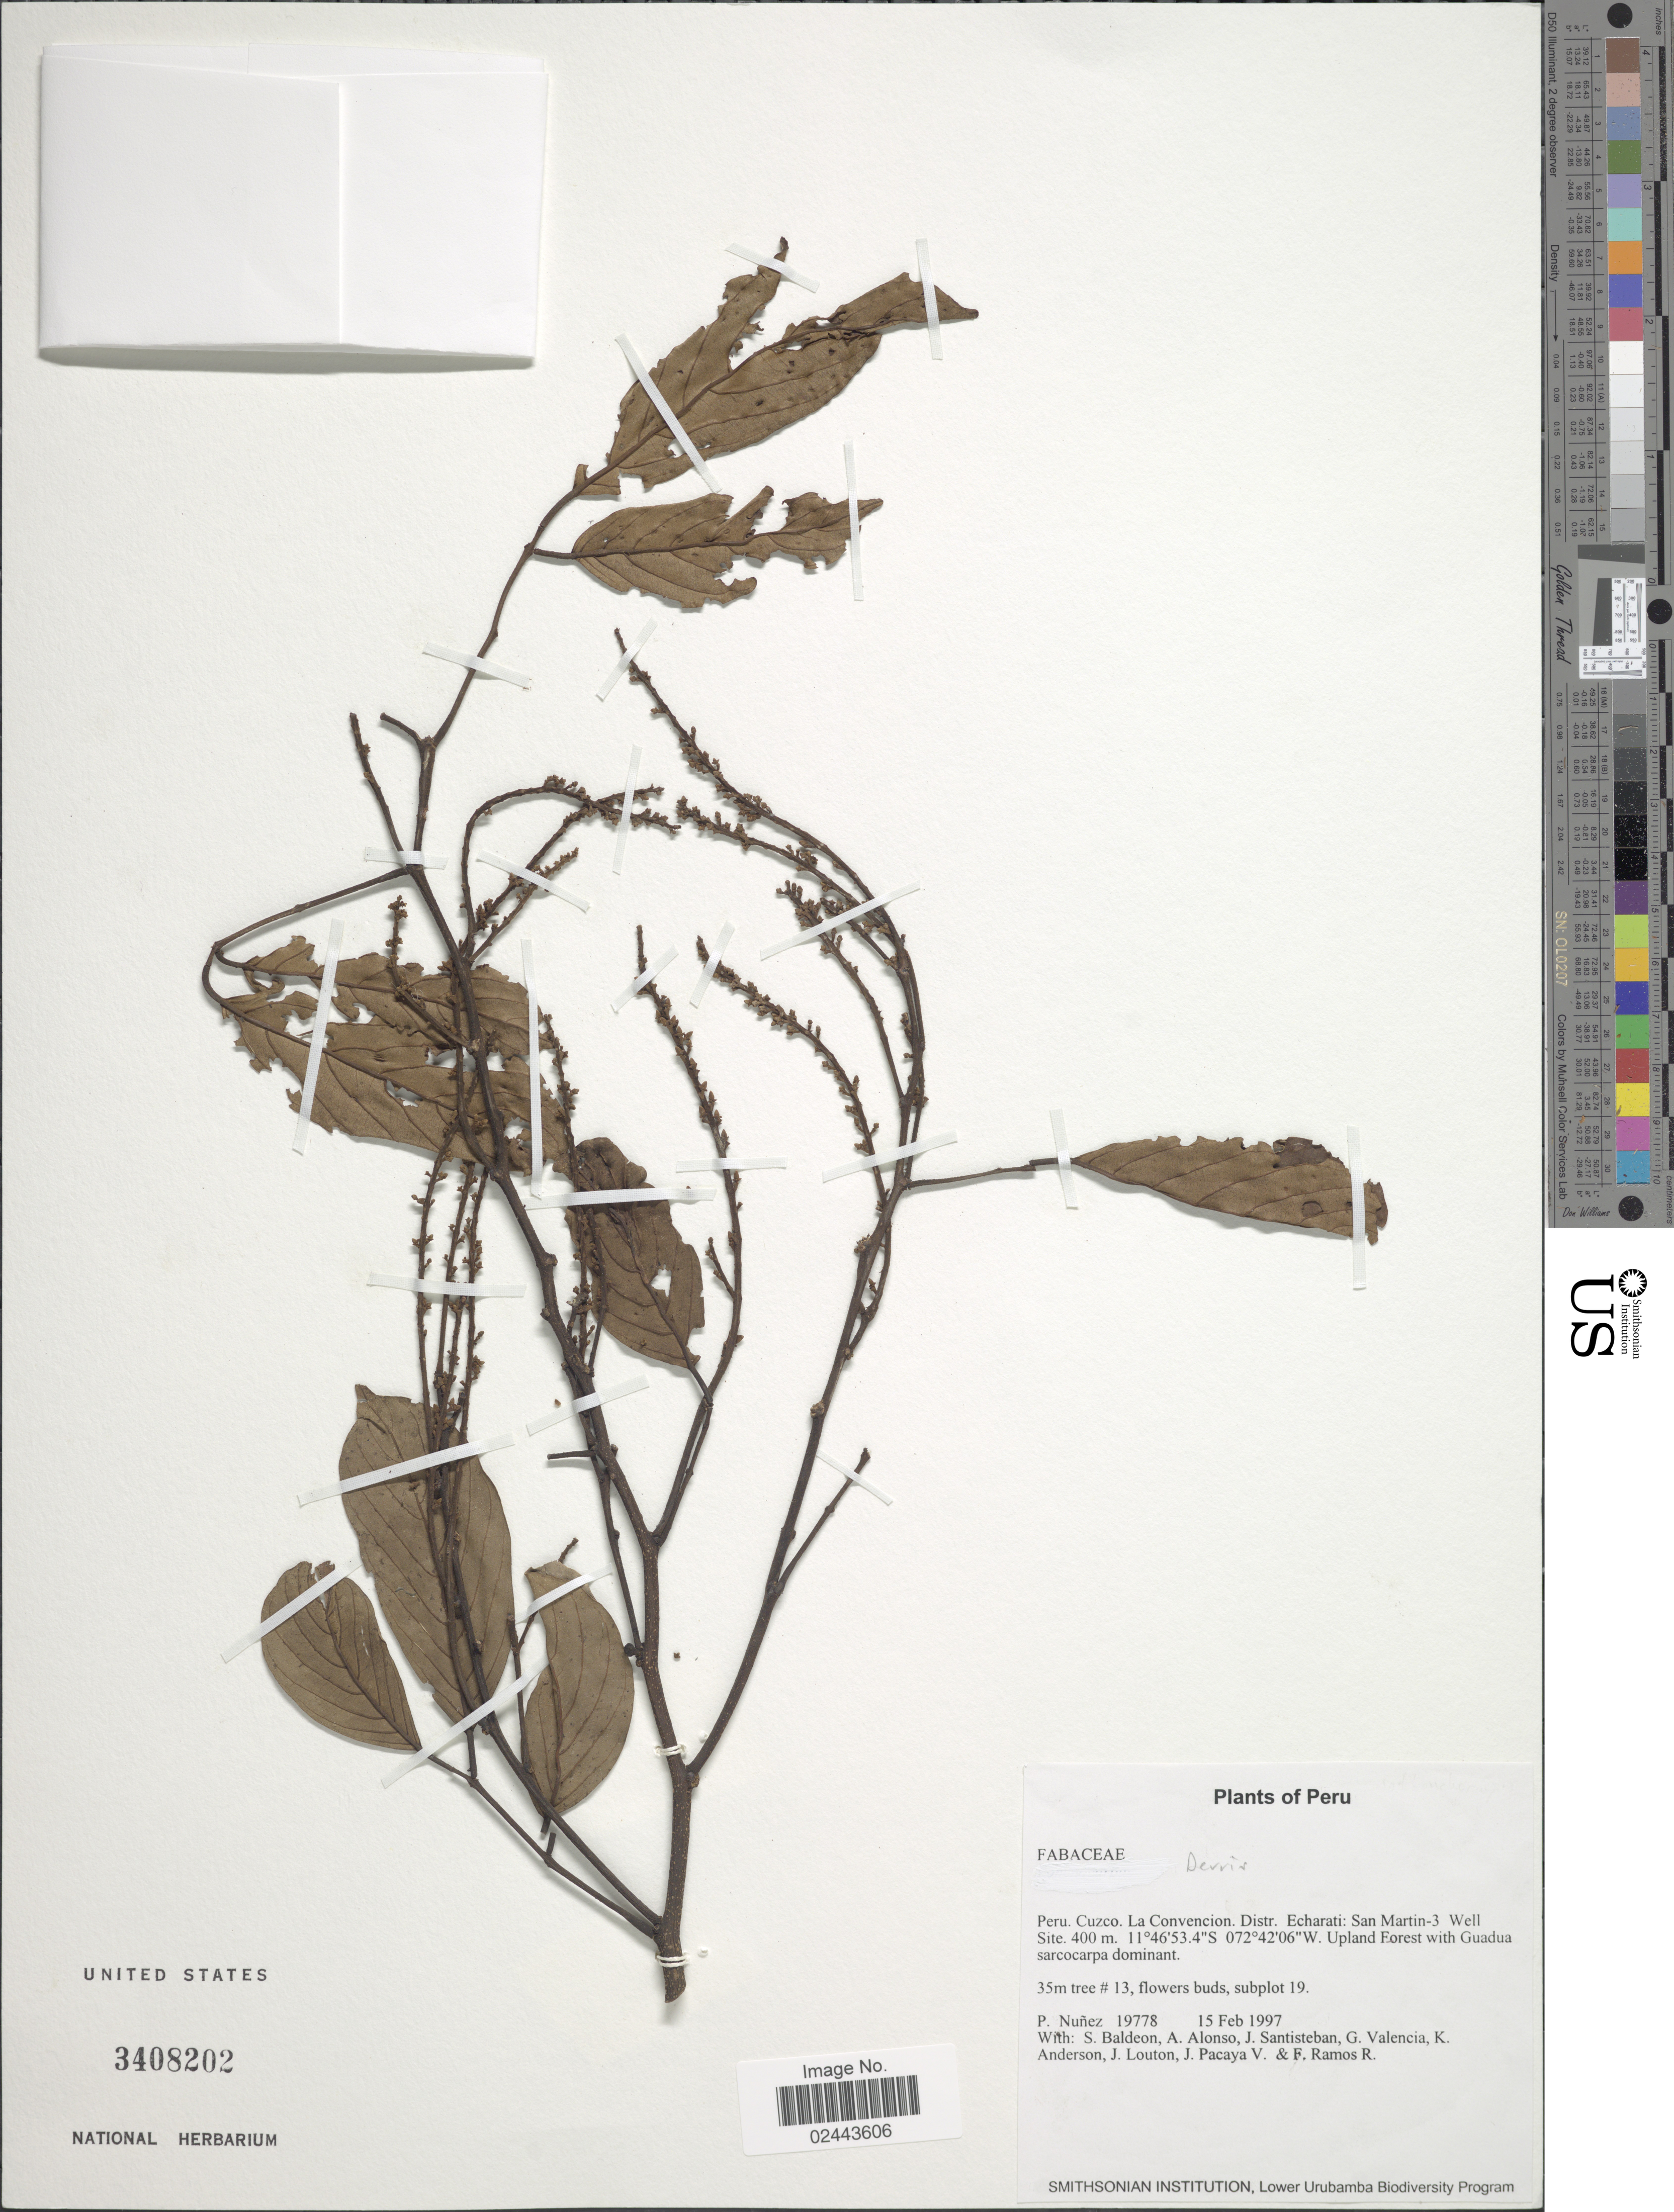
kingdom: Plantae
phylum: Tracheophyta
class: Magnoliopsida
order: Fabales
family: Fabaceae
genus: Deguelia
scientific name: Deguelia sp.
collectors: P. Nuñez V., S. Baldeon, A. Alonso, J. Santisteban & et al.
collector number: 19778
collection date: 1997-02-15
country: Peru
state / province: Cusco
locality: Cuzco, La Convencion, Distr. Echarati: San Martin-3 Well Site, upland forest with Guadua sarcocarpa dominant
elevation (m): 400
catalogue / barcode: US 3408202